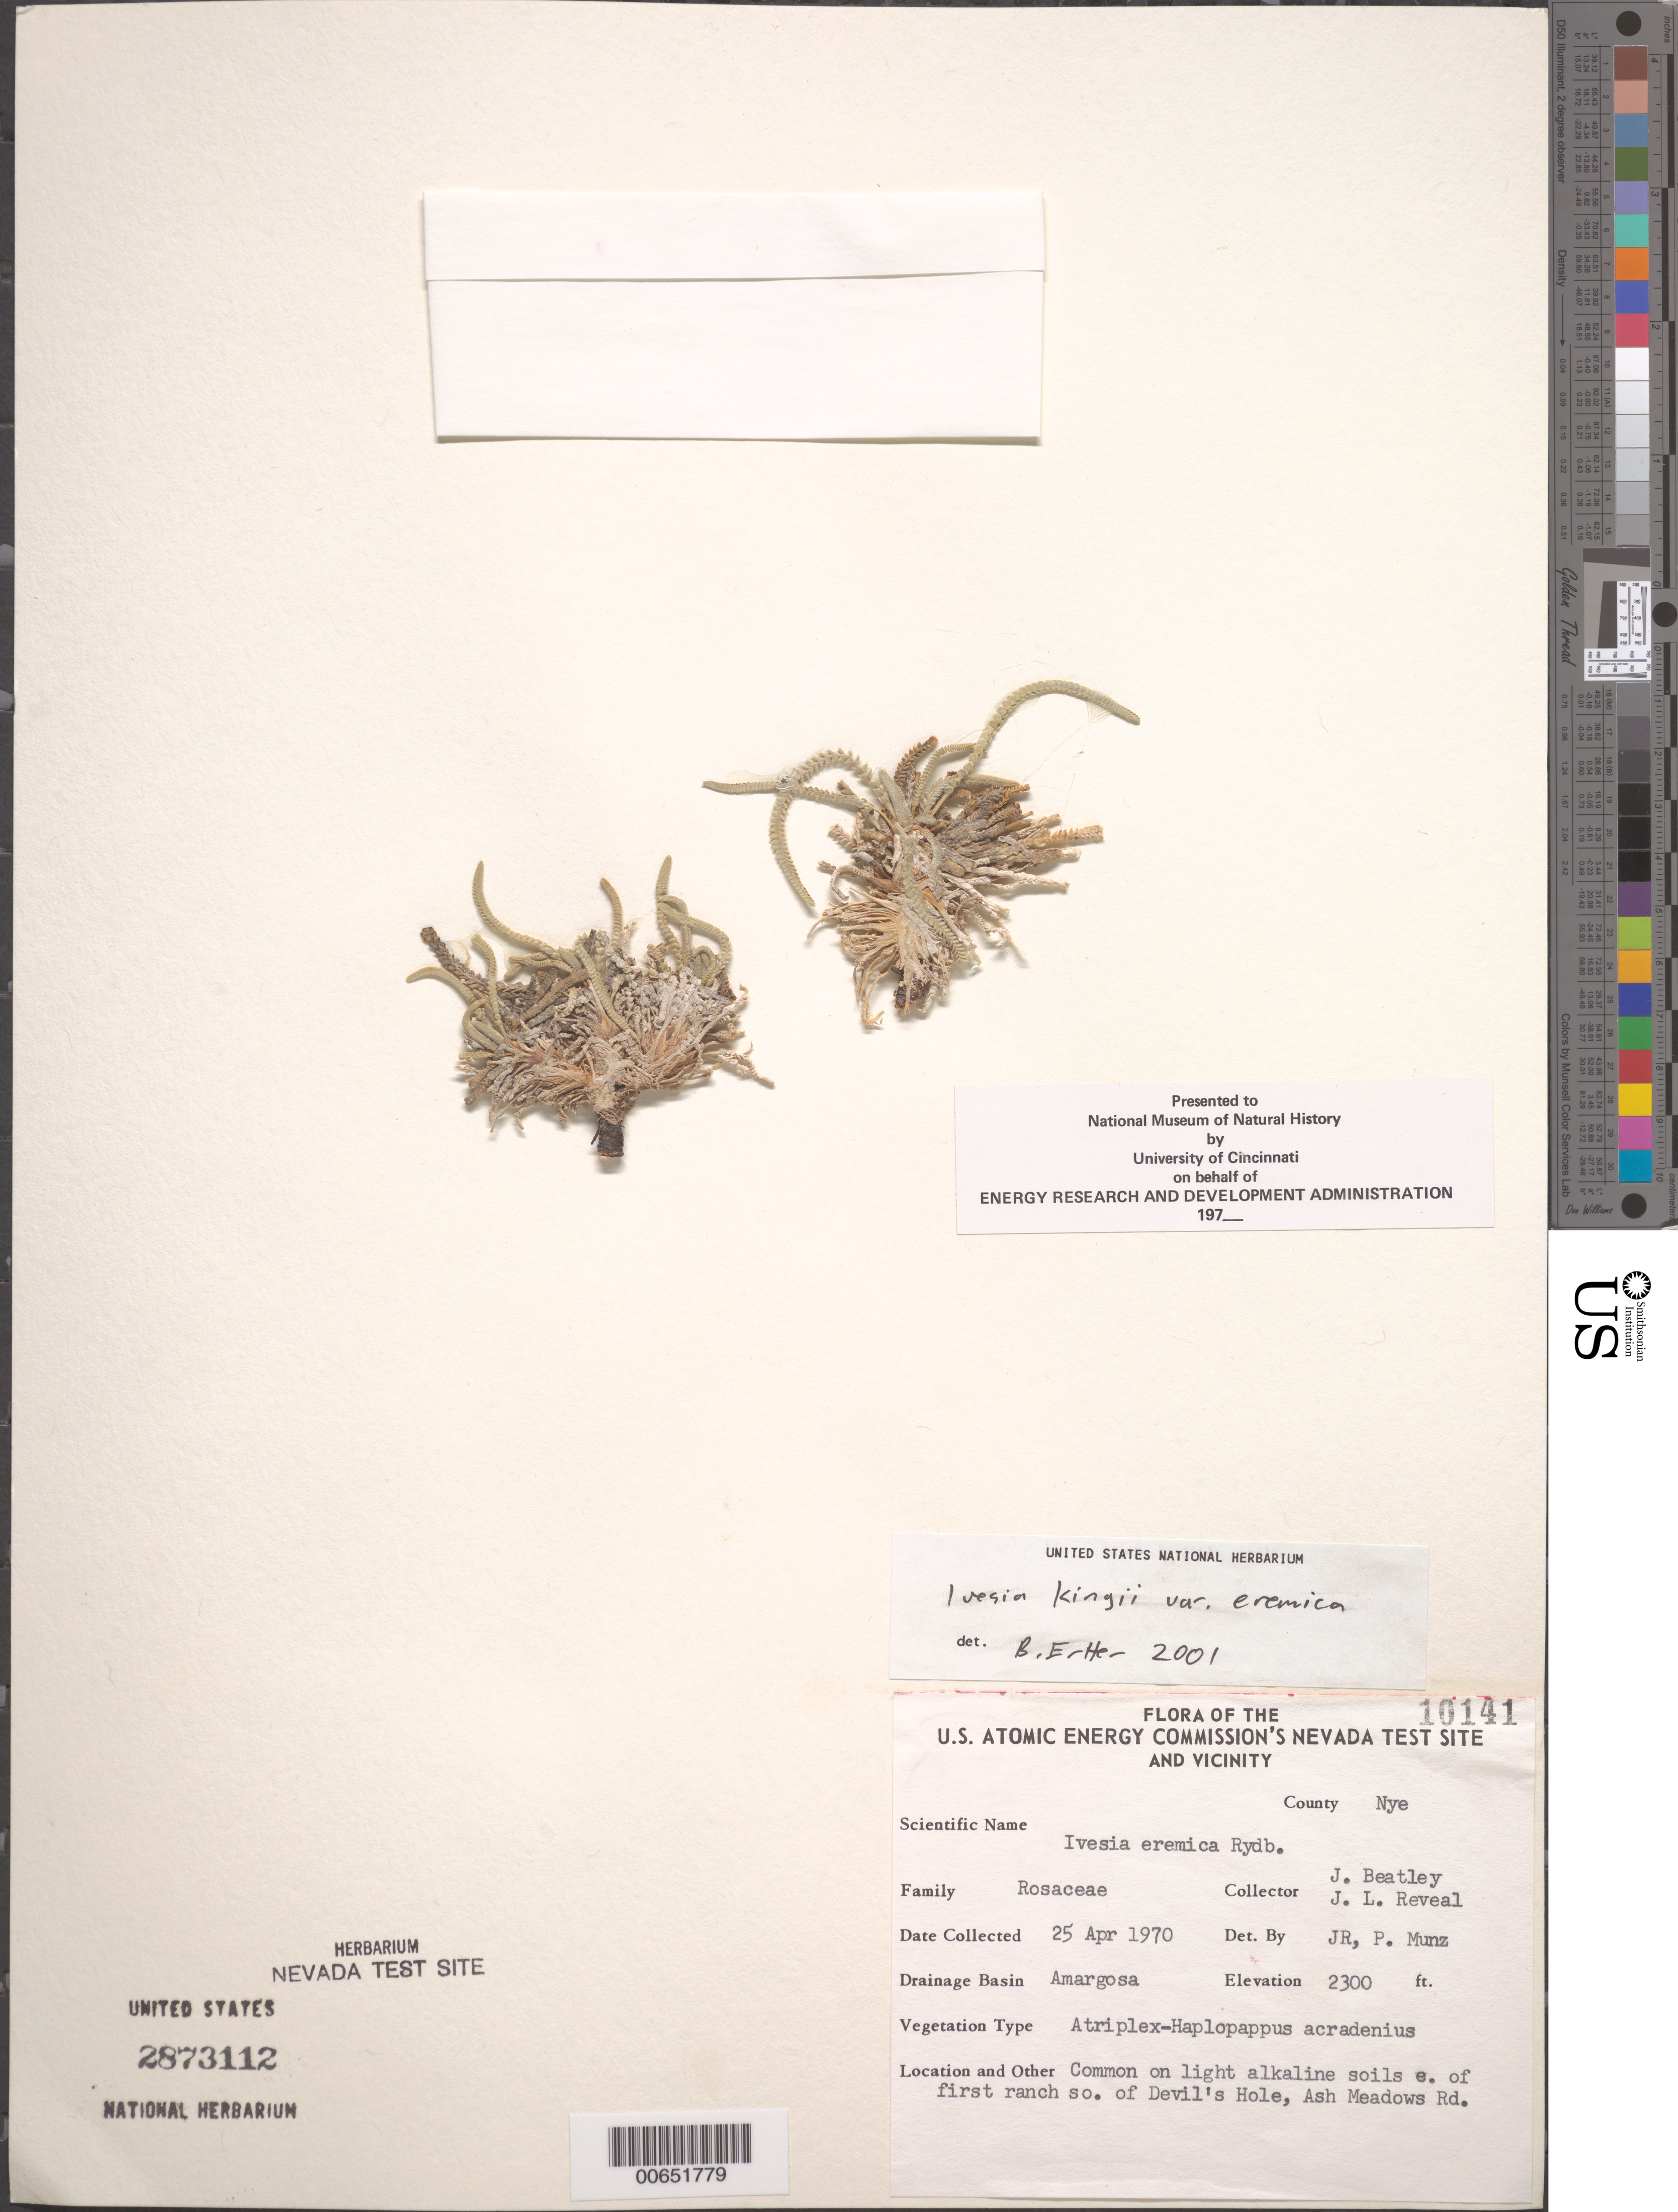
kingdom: Plantae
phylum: Tracheophyta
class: Magnoliopsida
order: Rosales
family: Rosaceae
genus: Potentilla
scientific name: Potentilla kingii var. eremica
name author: (Coville) Mosyakin & Shiyan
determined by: Strong, Mark T., (BOT), Smithsonian Institution - National Museum of Natural History (UNITED STATES)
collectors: J. C. Beatley & J. L. Reveal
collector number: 10141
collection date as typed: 25 Apr 1970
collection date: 1970-04-25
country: United States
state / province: Nevada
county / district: Nye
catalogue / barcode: US 2873112